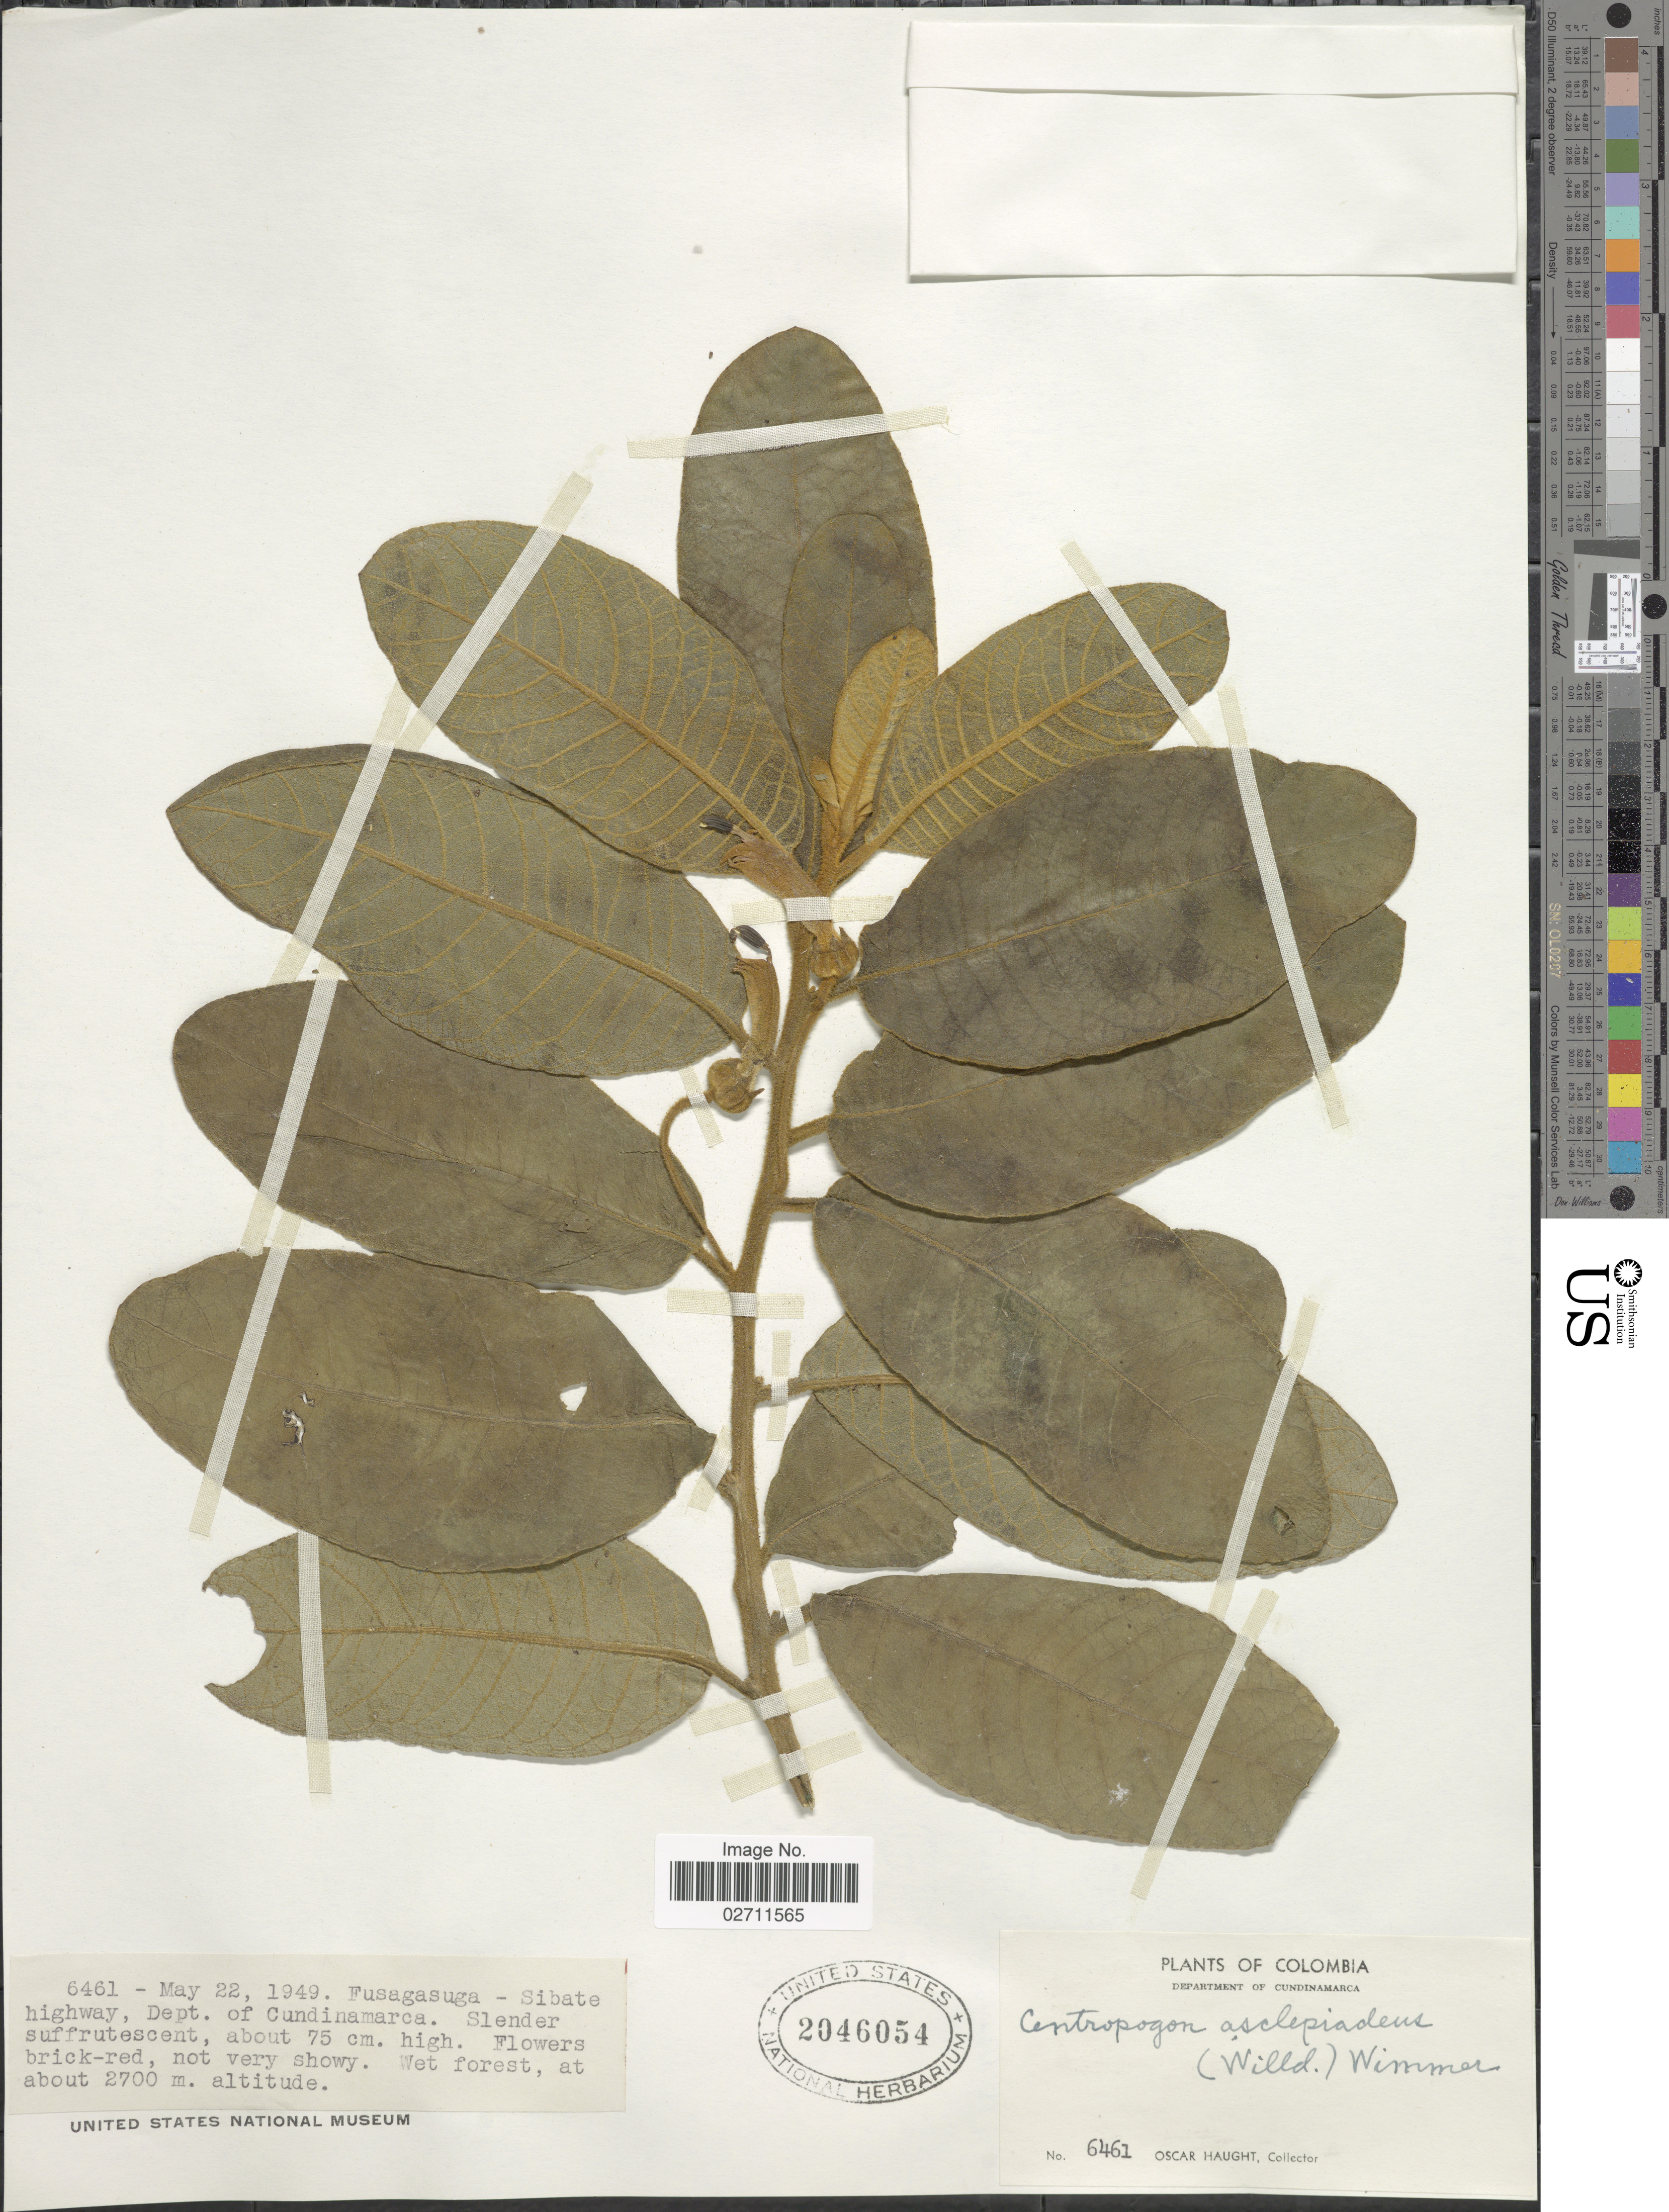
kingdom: Plantae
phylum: Tracheophyta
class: Magnoliopsida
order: Asterales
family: Campanulaceae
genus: Centropogon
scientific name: Centropogon asclepiadeus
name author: (Willd. ex Schult.) E. Wimm.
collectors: O. L. Haught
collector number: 6461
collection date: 1949-05-22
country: Colombia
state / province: Cundinamarca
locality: Fusagasuga, Sibate highway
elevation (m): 2700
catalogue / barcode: US 2046054